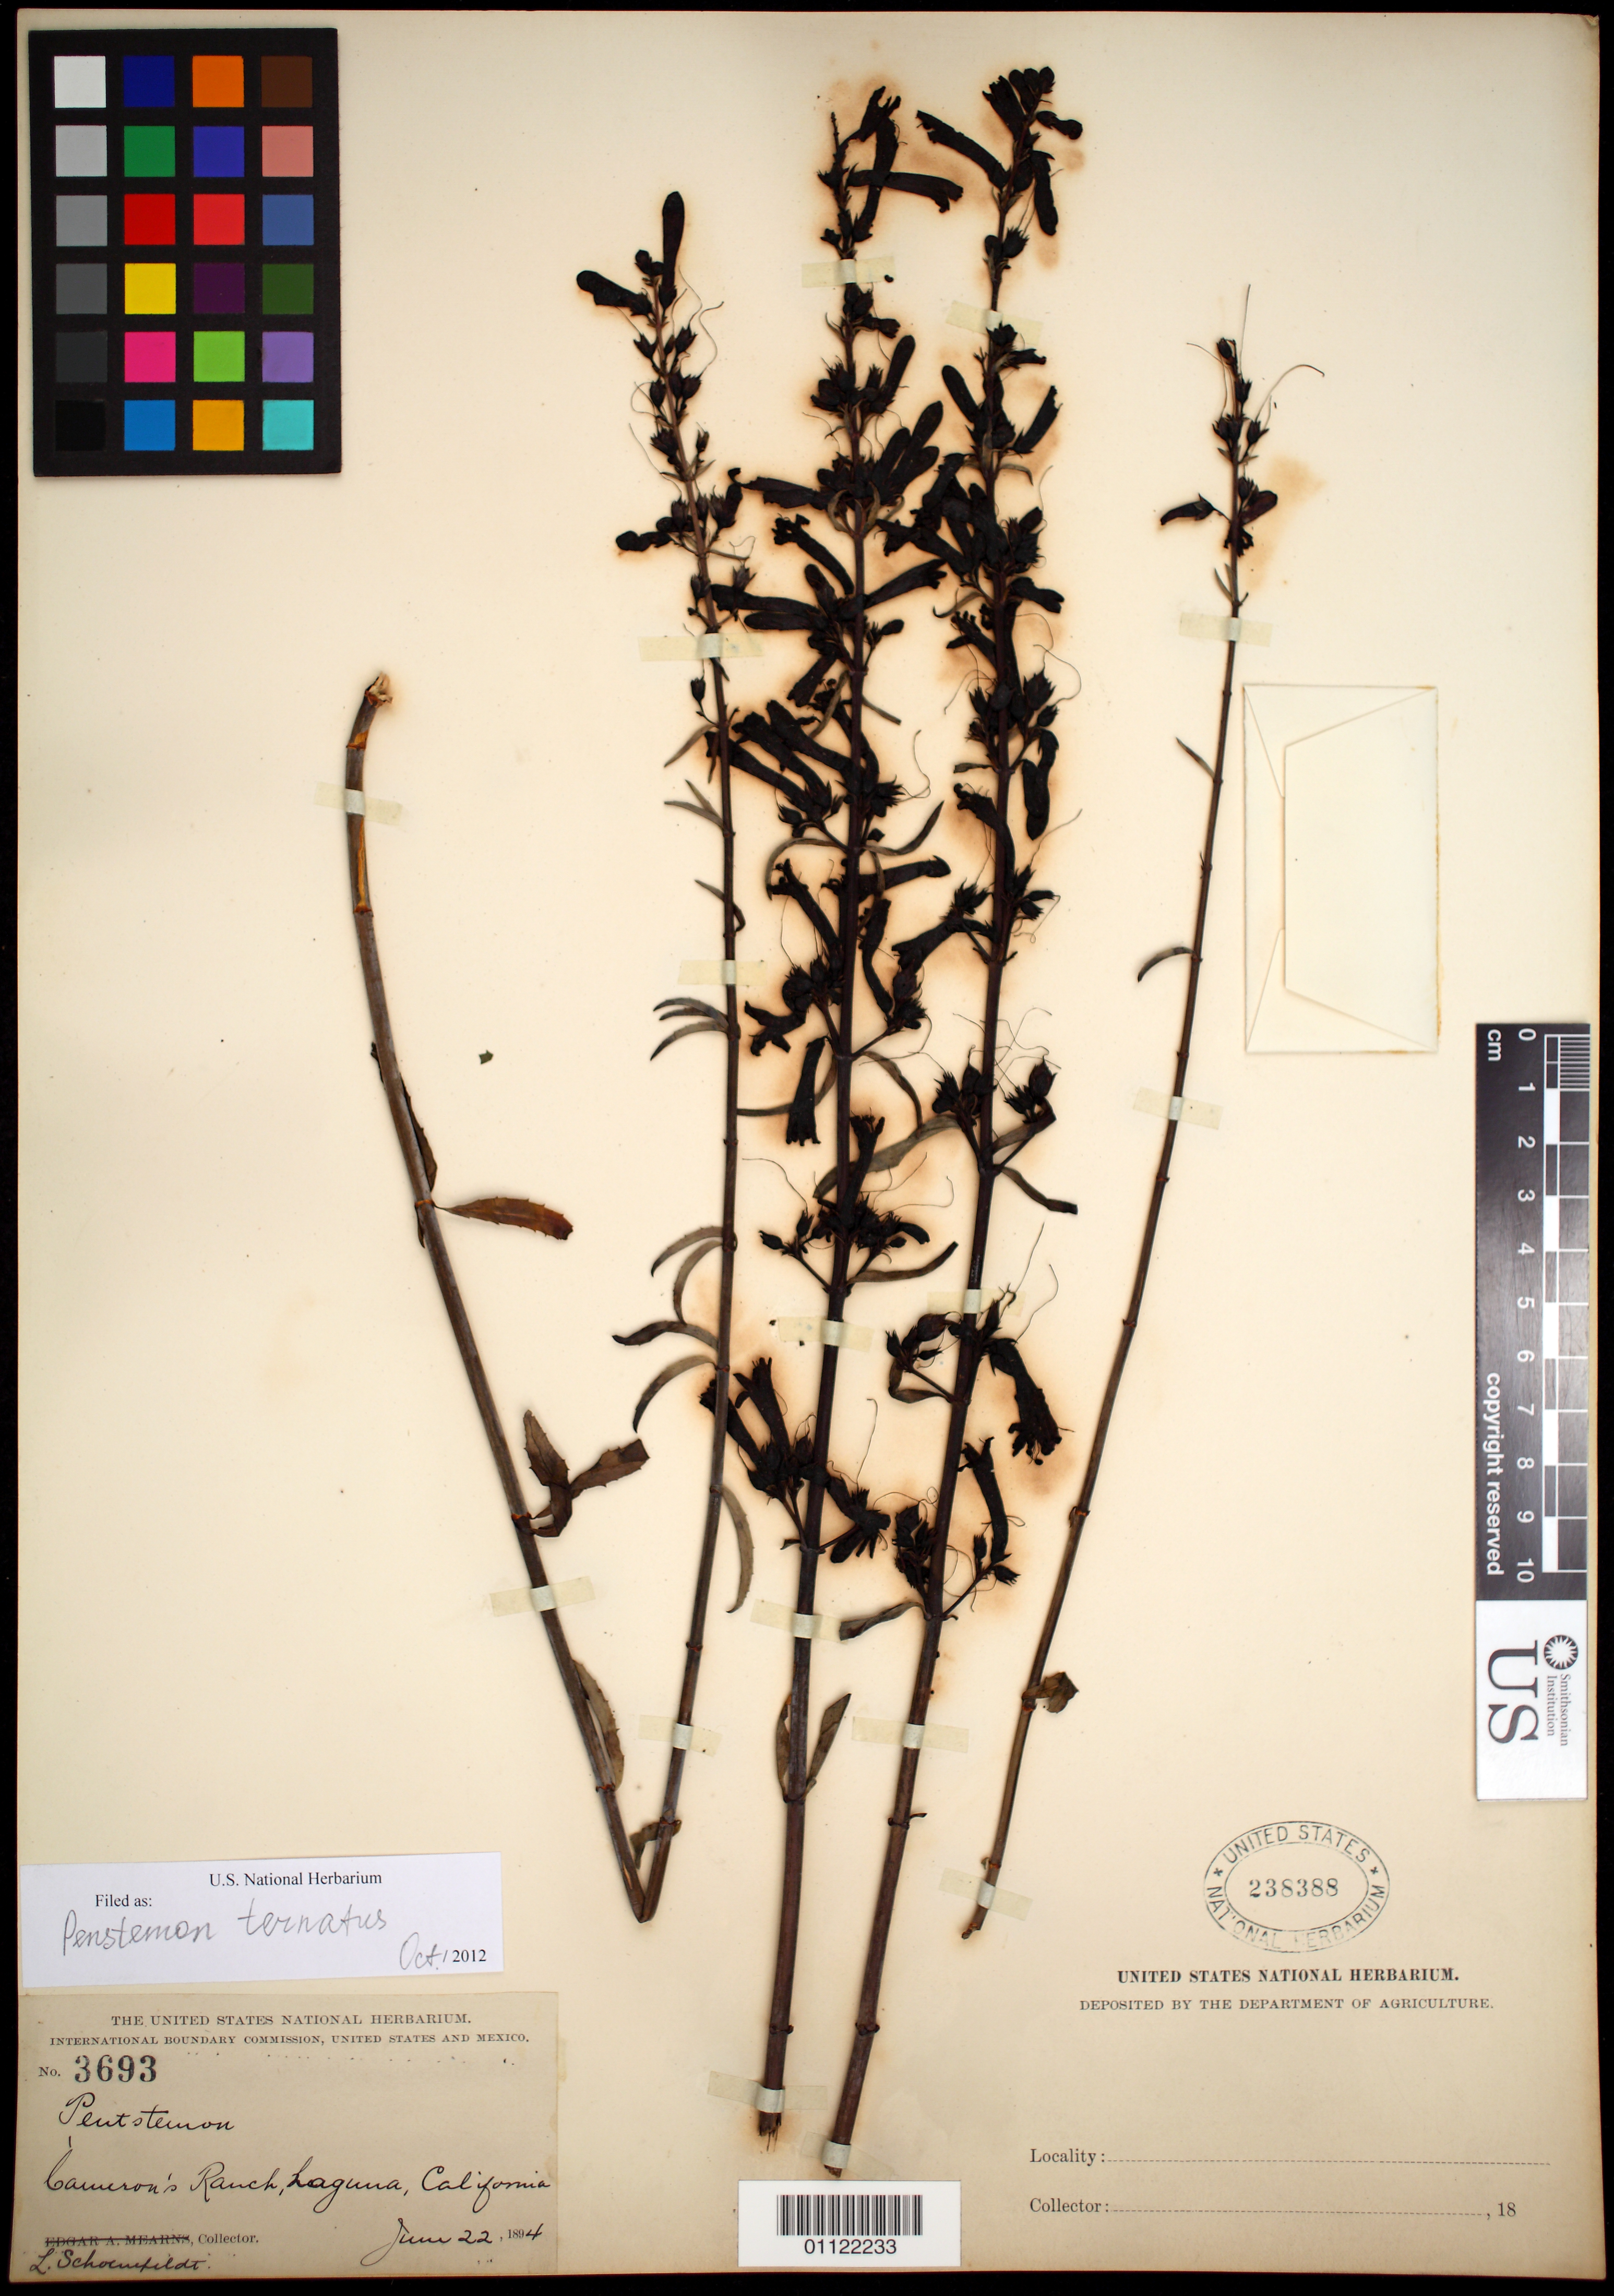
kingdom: Plantae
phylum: Tracheophyta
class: Magnoliopsida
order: Lamiales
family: Plantaginaceae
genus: Penstemon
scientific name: Penstemon ternatus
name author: Torr. ex A. Gray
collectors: L. Schounfeldt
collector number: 3693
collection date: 1894-06-22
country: United States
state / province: California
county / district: Orange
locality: Cameron's Ranch, Laguna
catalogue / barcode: US 238388